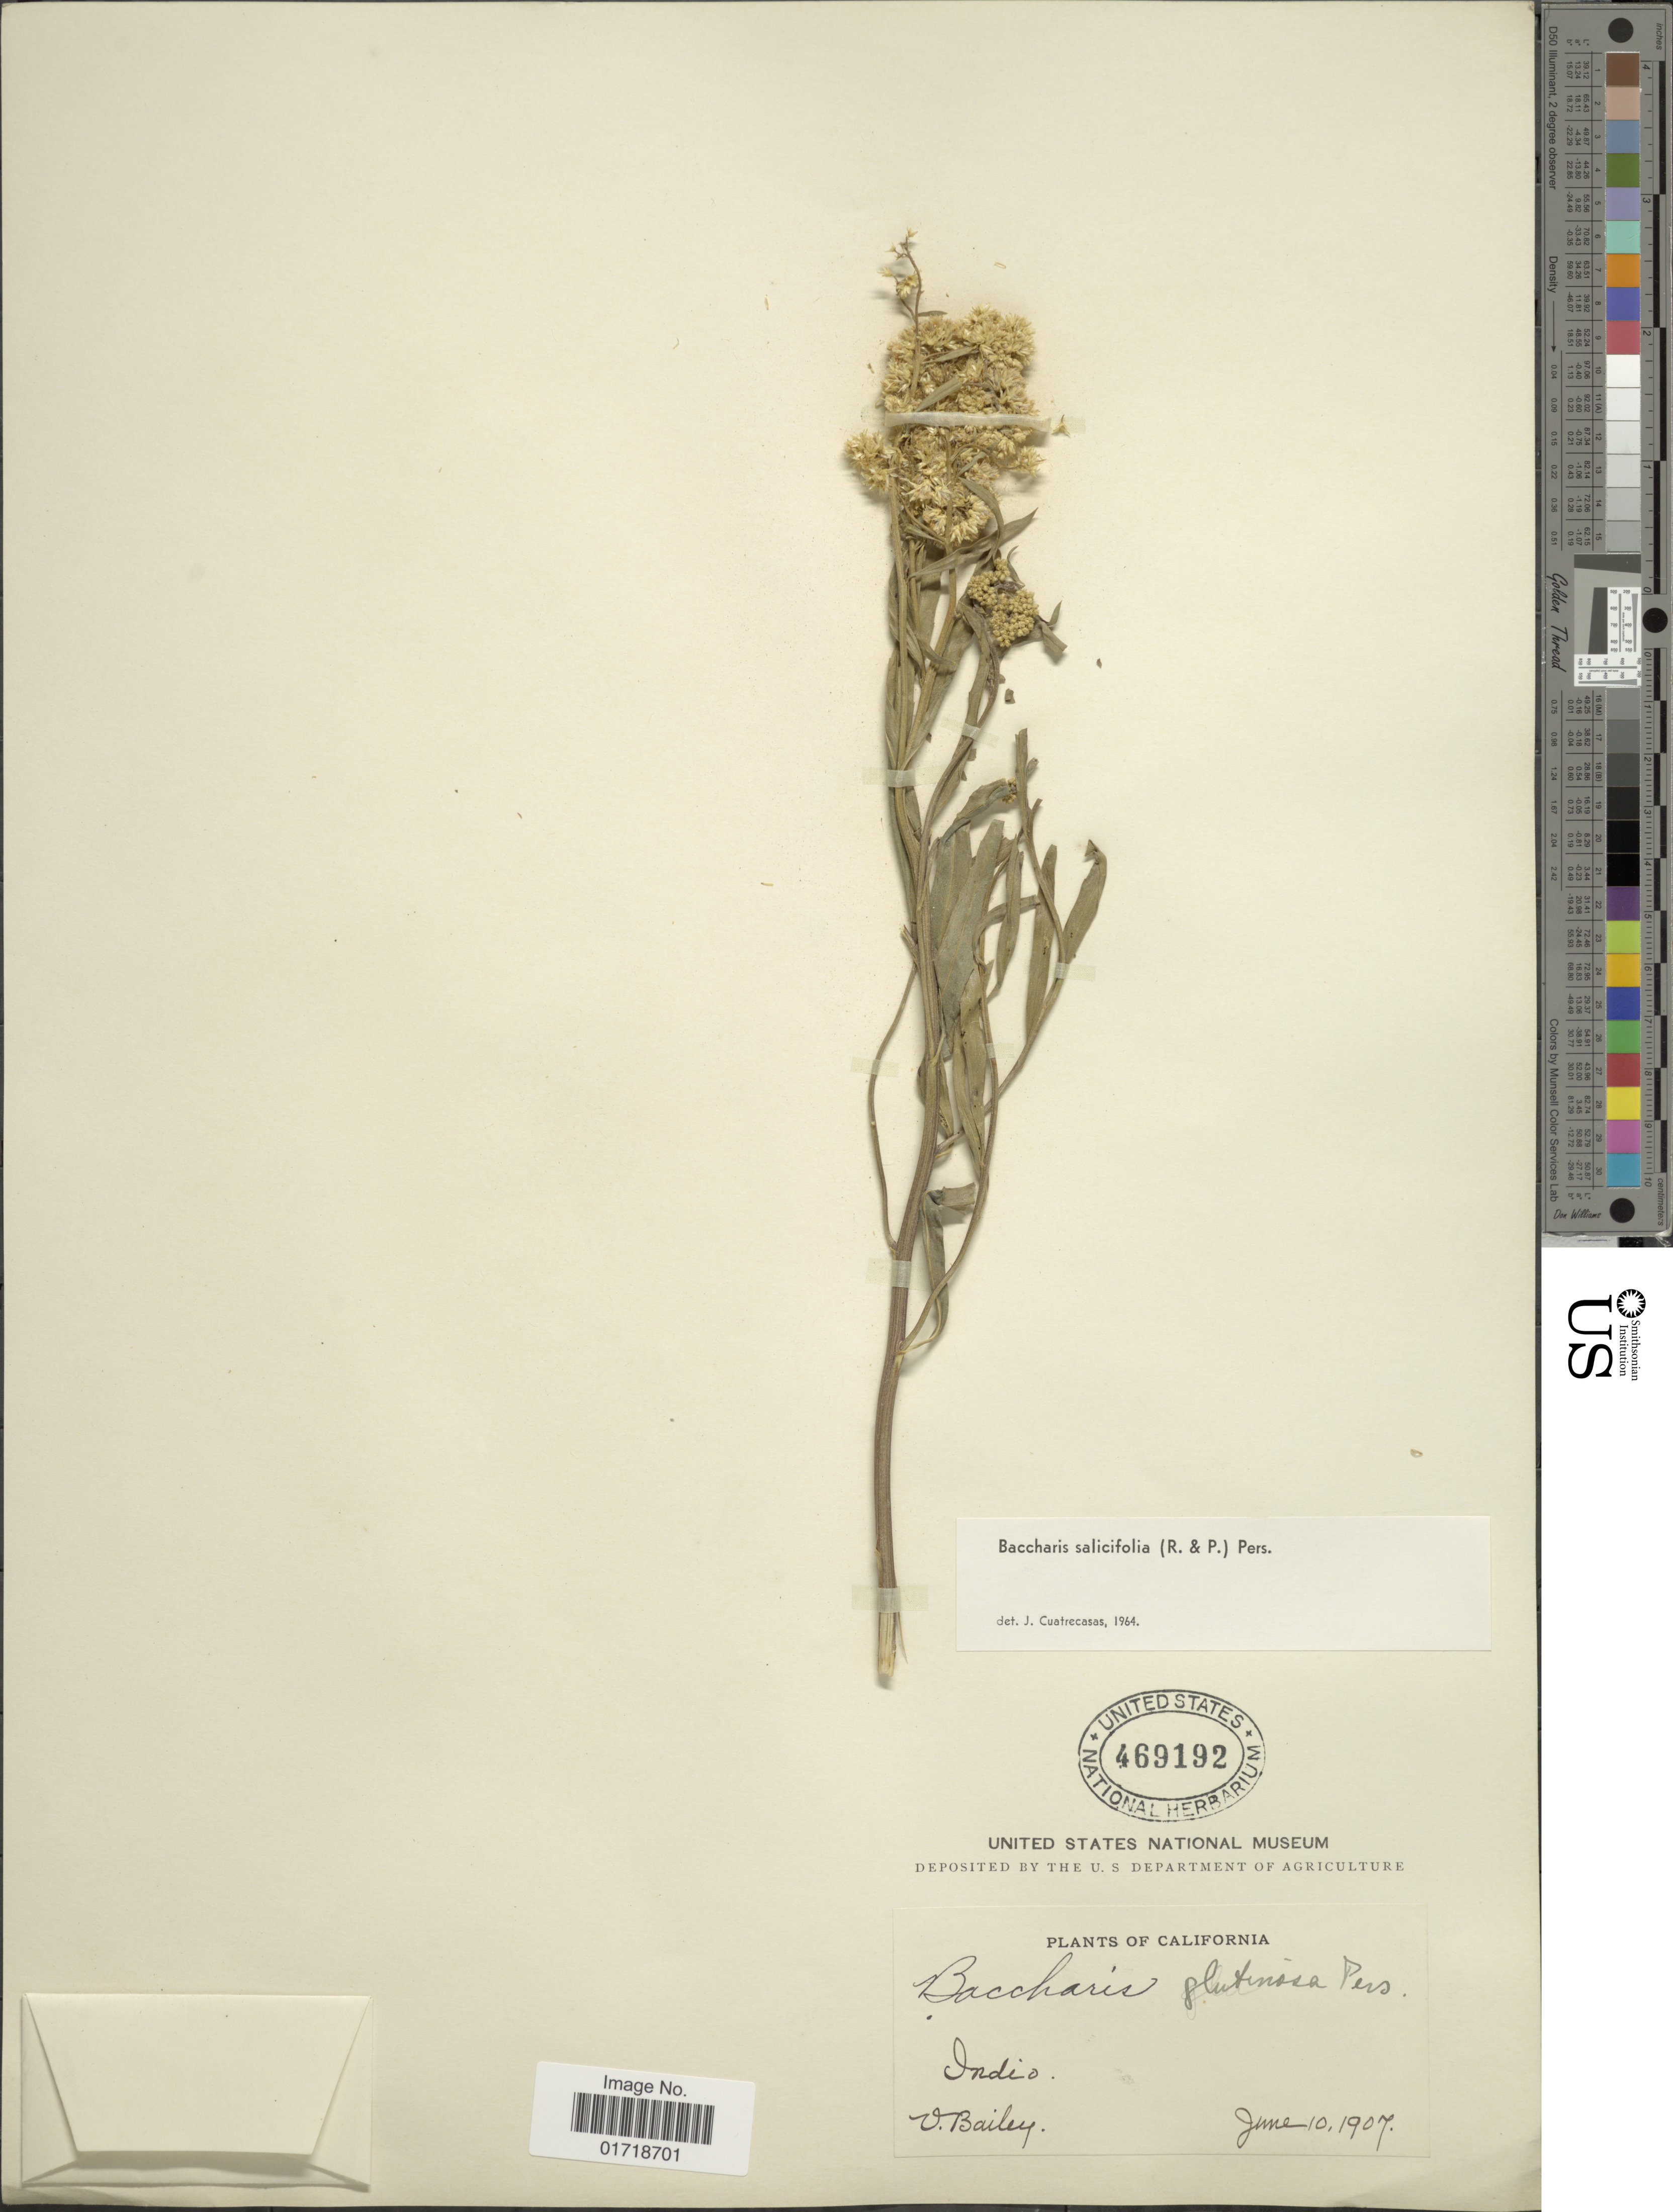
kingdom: Plantae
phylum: Tracheophyta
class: Magnoliopsida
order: Asterales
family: Asteraceae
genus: Baccharis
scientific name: Baccharis glutinosa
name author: Pers.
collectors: O. Bailey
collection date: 1907-01-10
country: United States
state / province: California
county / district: Riverside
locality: Indio.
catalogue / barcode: US 469192